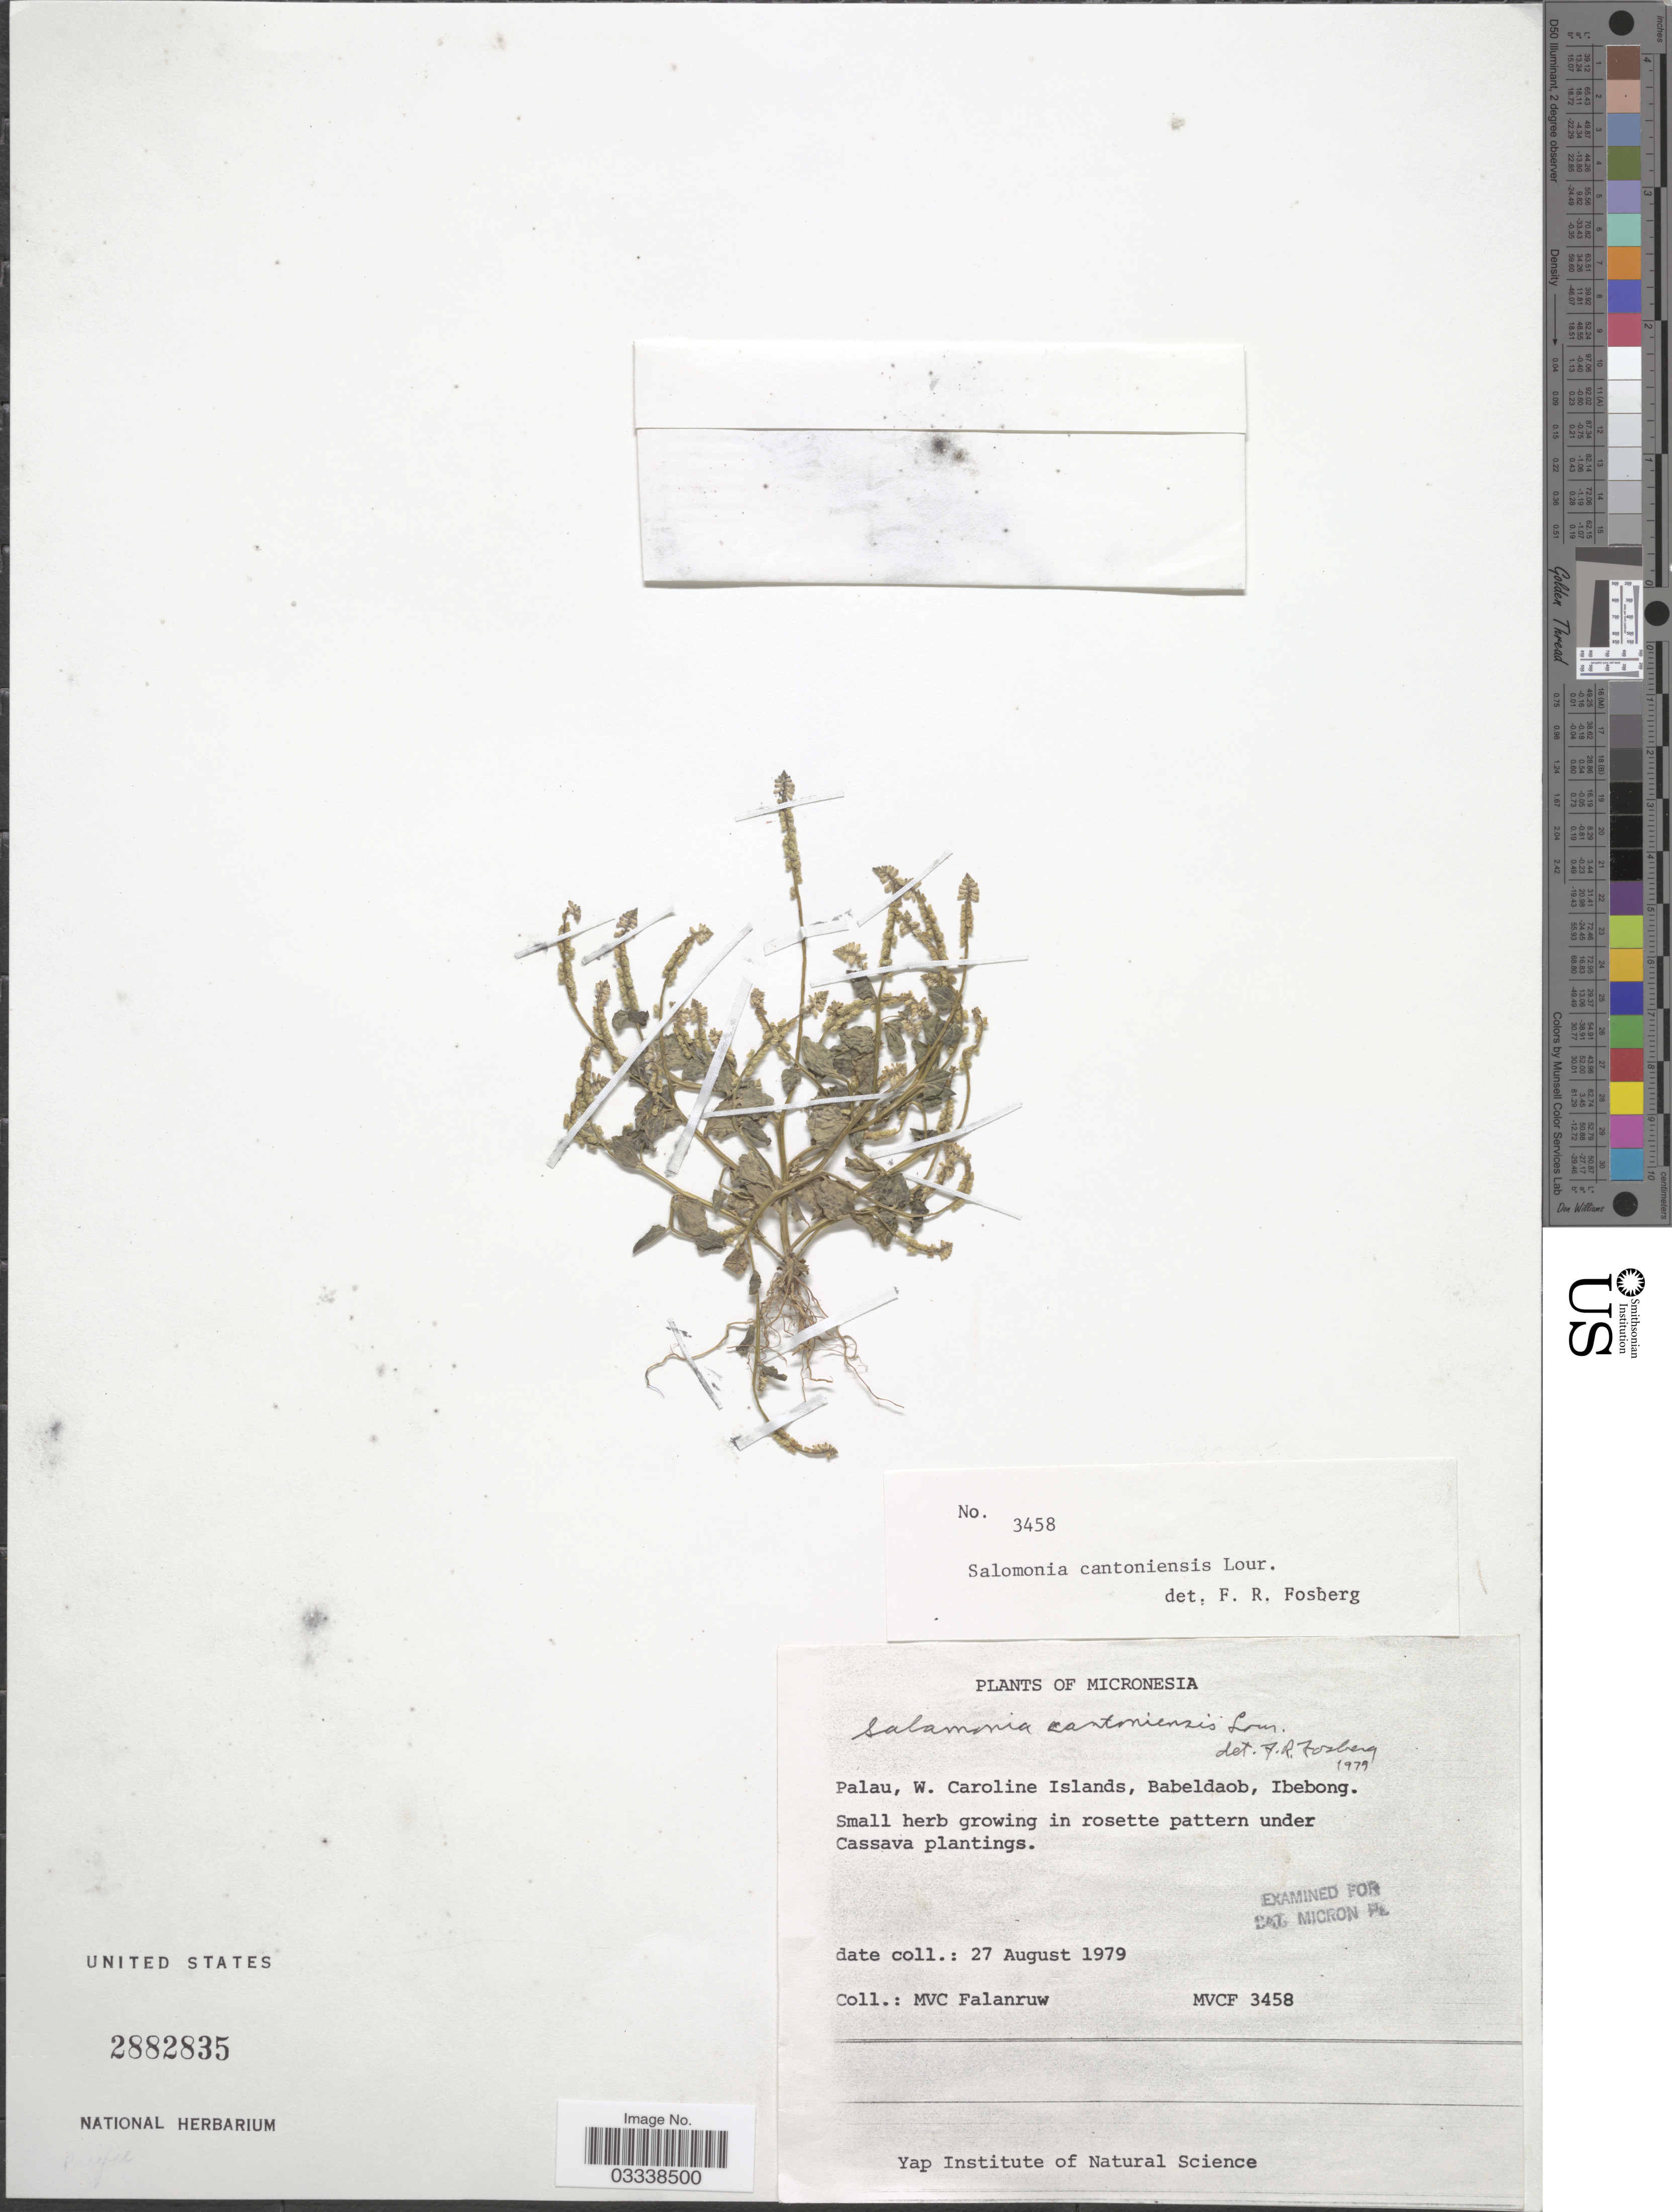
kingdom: Plantae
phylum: Tracheophyta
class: Magnoliopsida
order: Fabales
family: Polygalaceae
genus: Salomonia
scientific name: Salomonia cantoniensis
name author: Lour.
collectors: M. V. Falanruw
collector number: MVCF3458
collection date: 1979-08-27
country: Palau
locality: Micronesia, Palau, W. Caroline Islands, Babeldaob, Ibebong.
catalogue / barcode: US 2882835